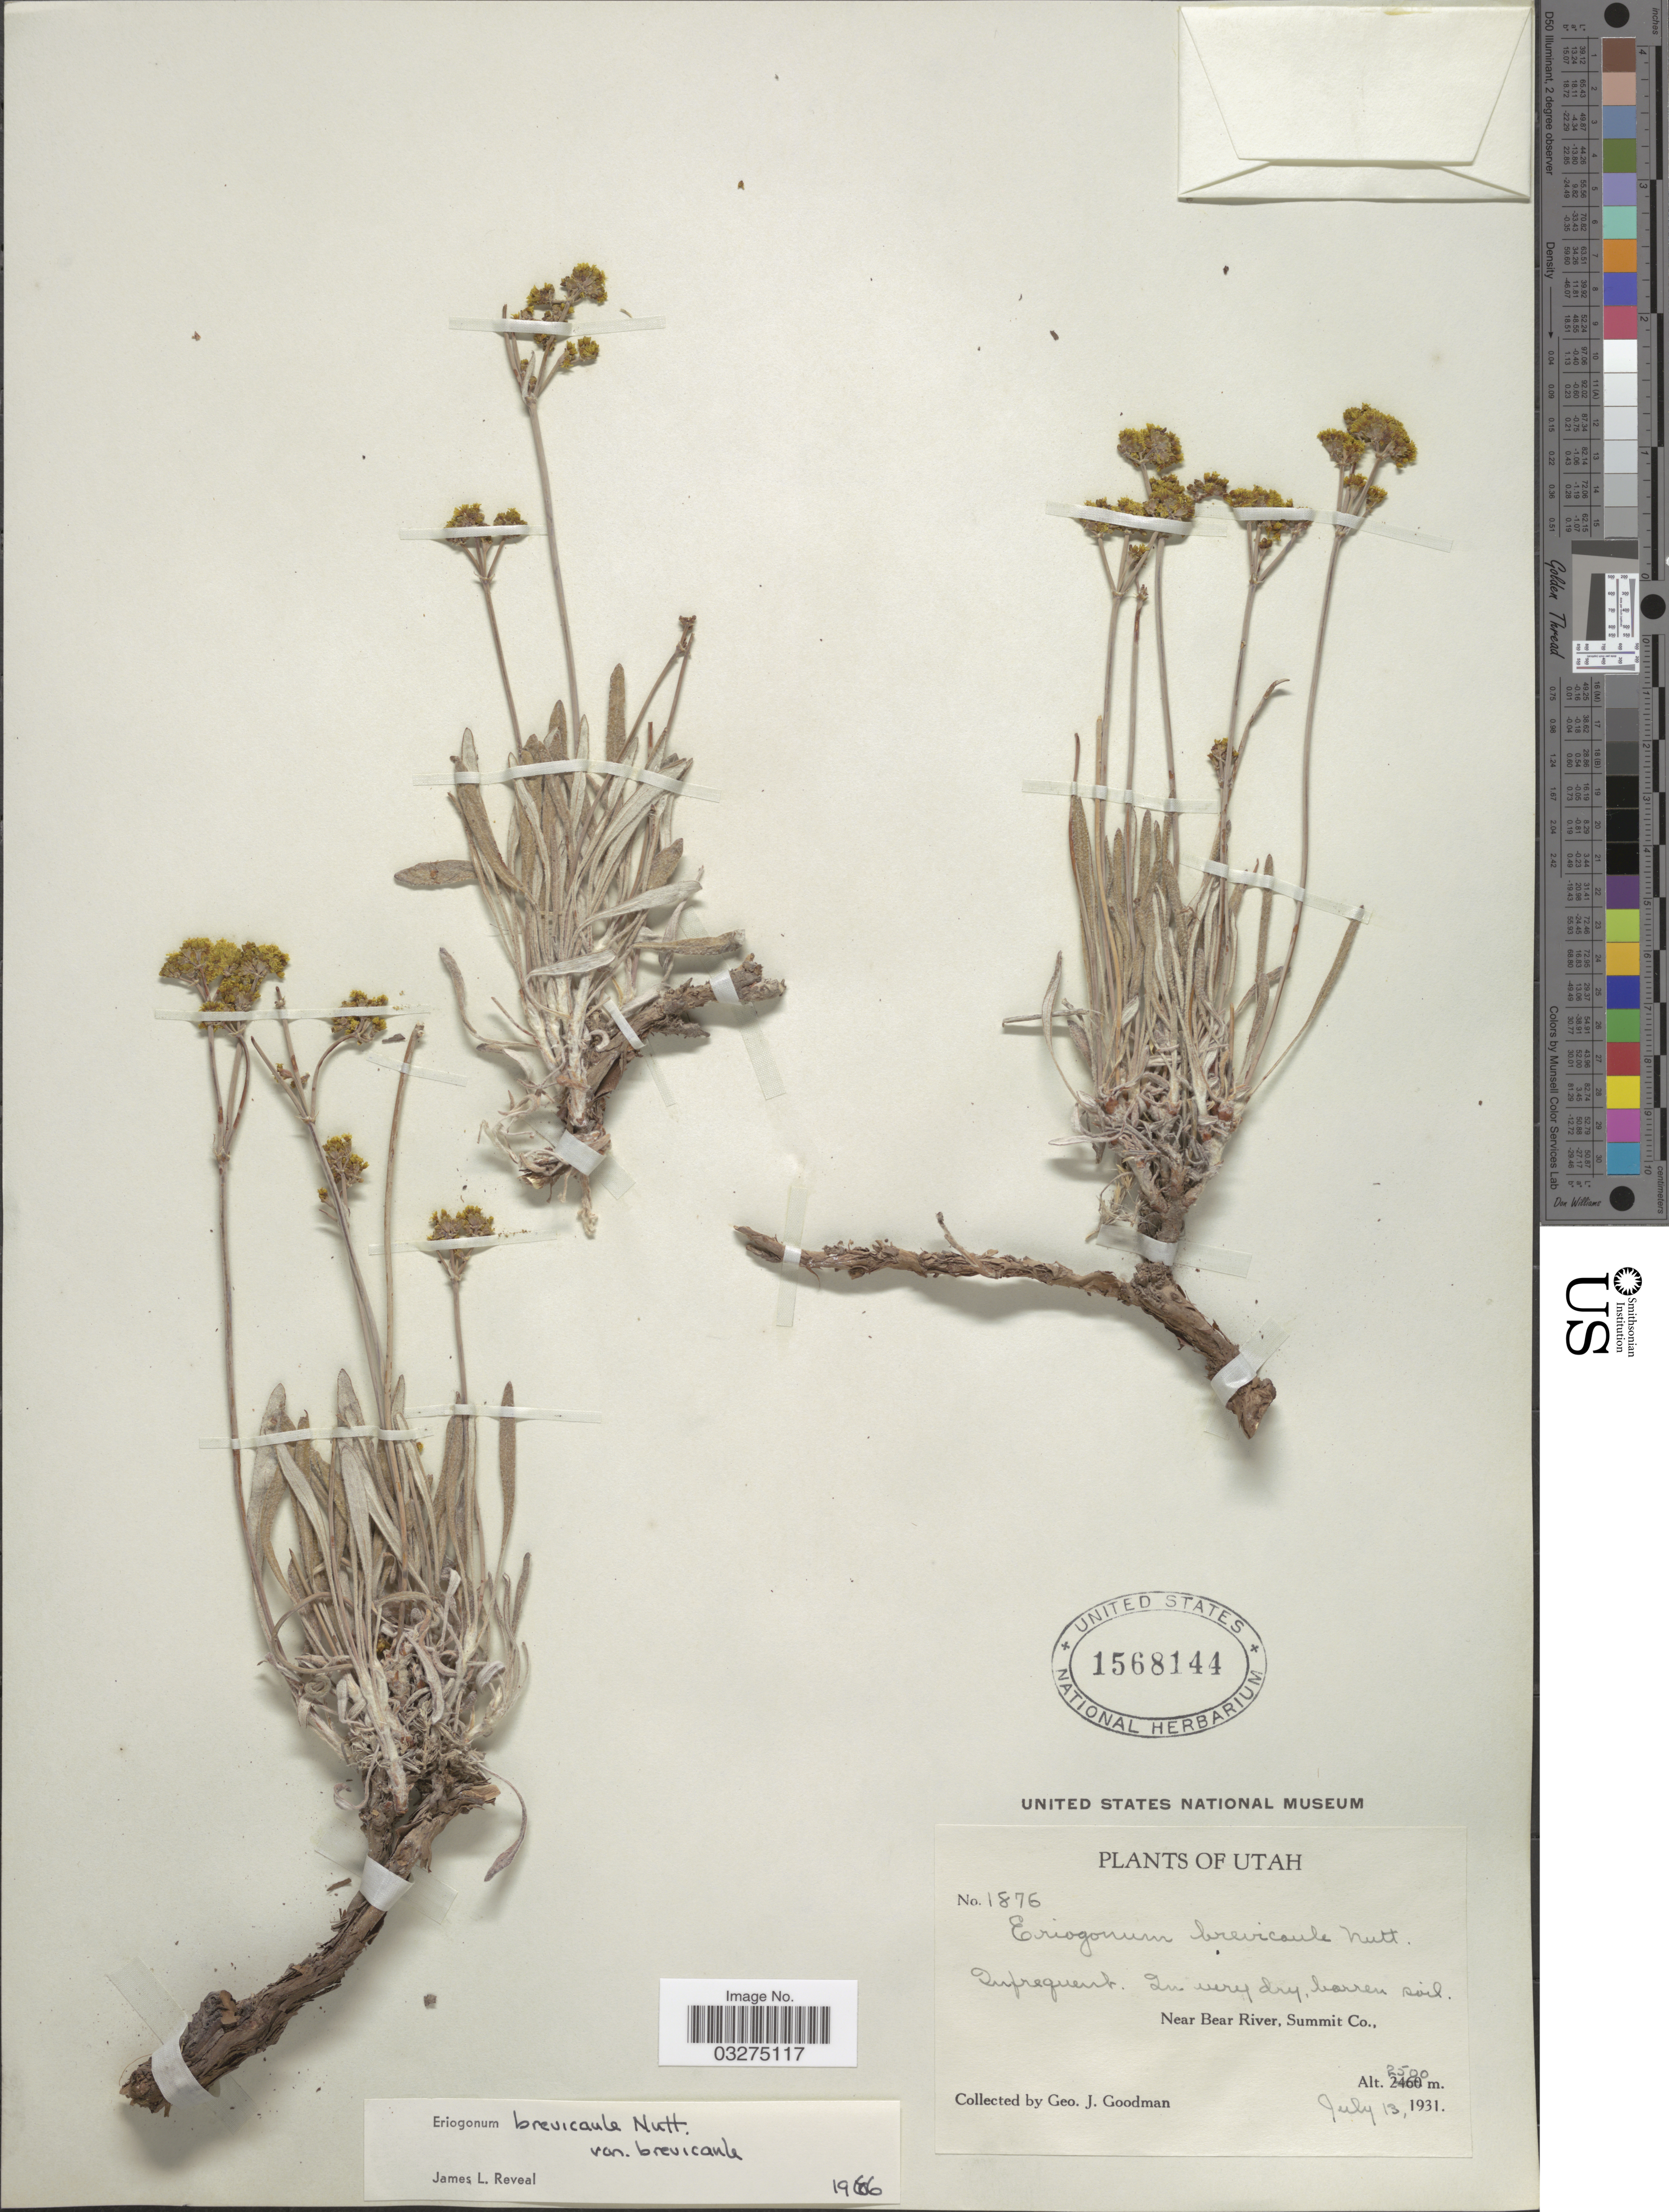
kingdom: Plantae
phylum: Tracheophyta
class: Magnoliopsida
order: Caryophyllales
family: Polygonaceae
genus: Eriogonum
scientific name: Eriogonum brevicaule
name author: Nutt.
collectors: G. J. Goodman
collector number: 1876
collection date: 1931-07-13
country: United States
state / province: Utah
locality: Near Bear River, Summit Co.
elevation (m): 2500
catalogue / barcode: US 1568144